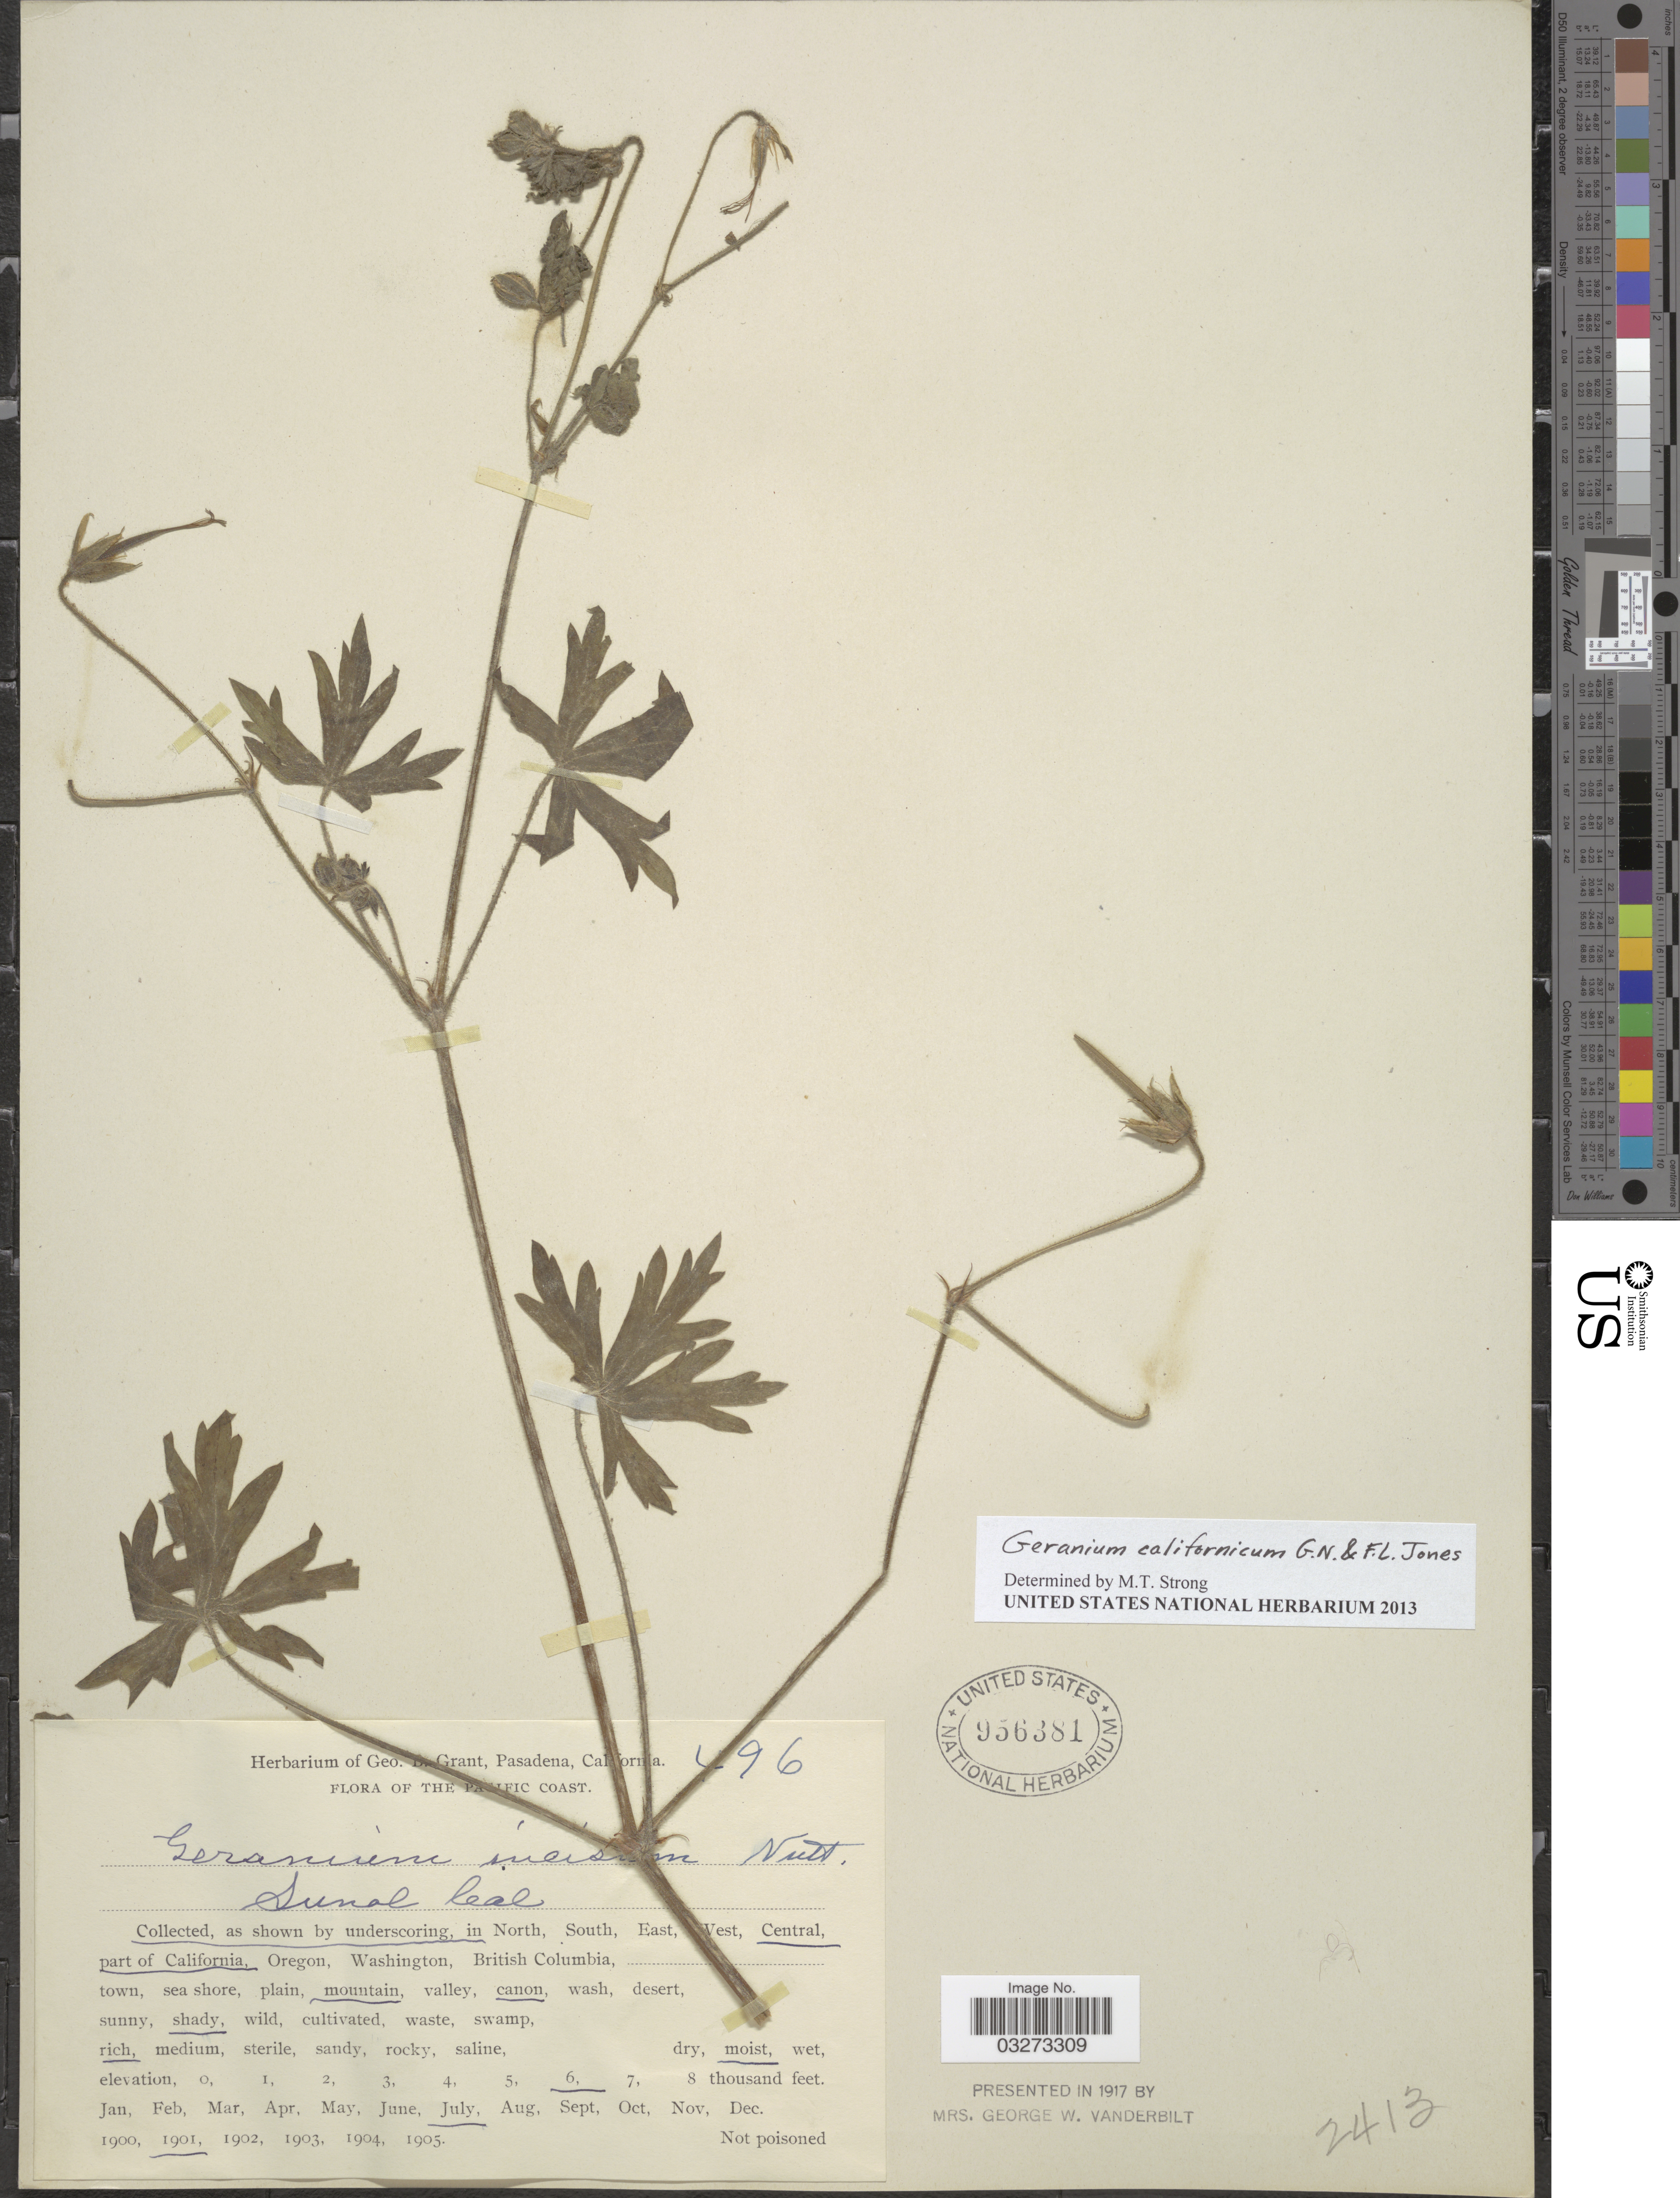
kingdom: Plantae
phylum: Tracheophyta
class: Magnoliopsida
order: Geraniales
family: Geraniaceae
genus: Geranium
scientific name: Geranium californicum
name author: G.N. Jones & F.L. Jones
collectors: ex herb. Geo. B. Grant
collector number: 496*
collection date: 1901-07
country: United States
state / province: California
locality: The Pacific Coast. Central part of California.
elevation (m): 1829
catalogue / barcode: US 956381